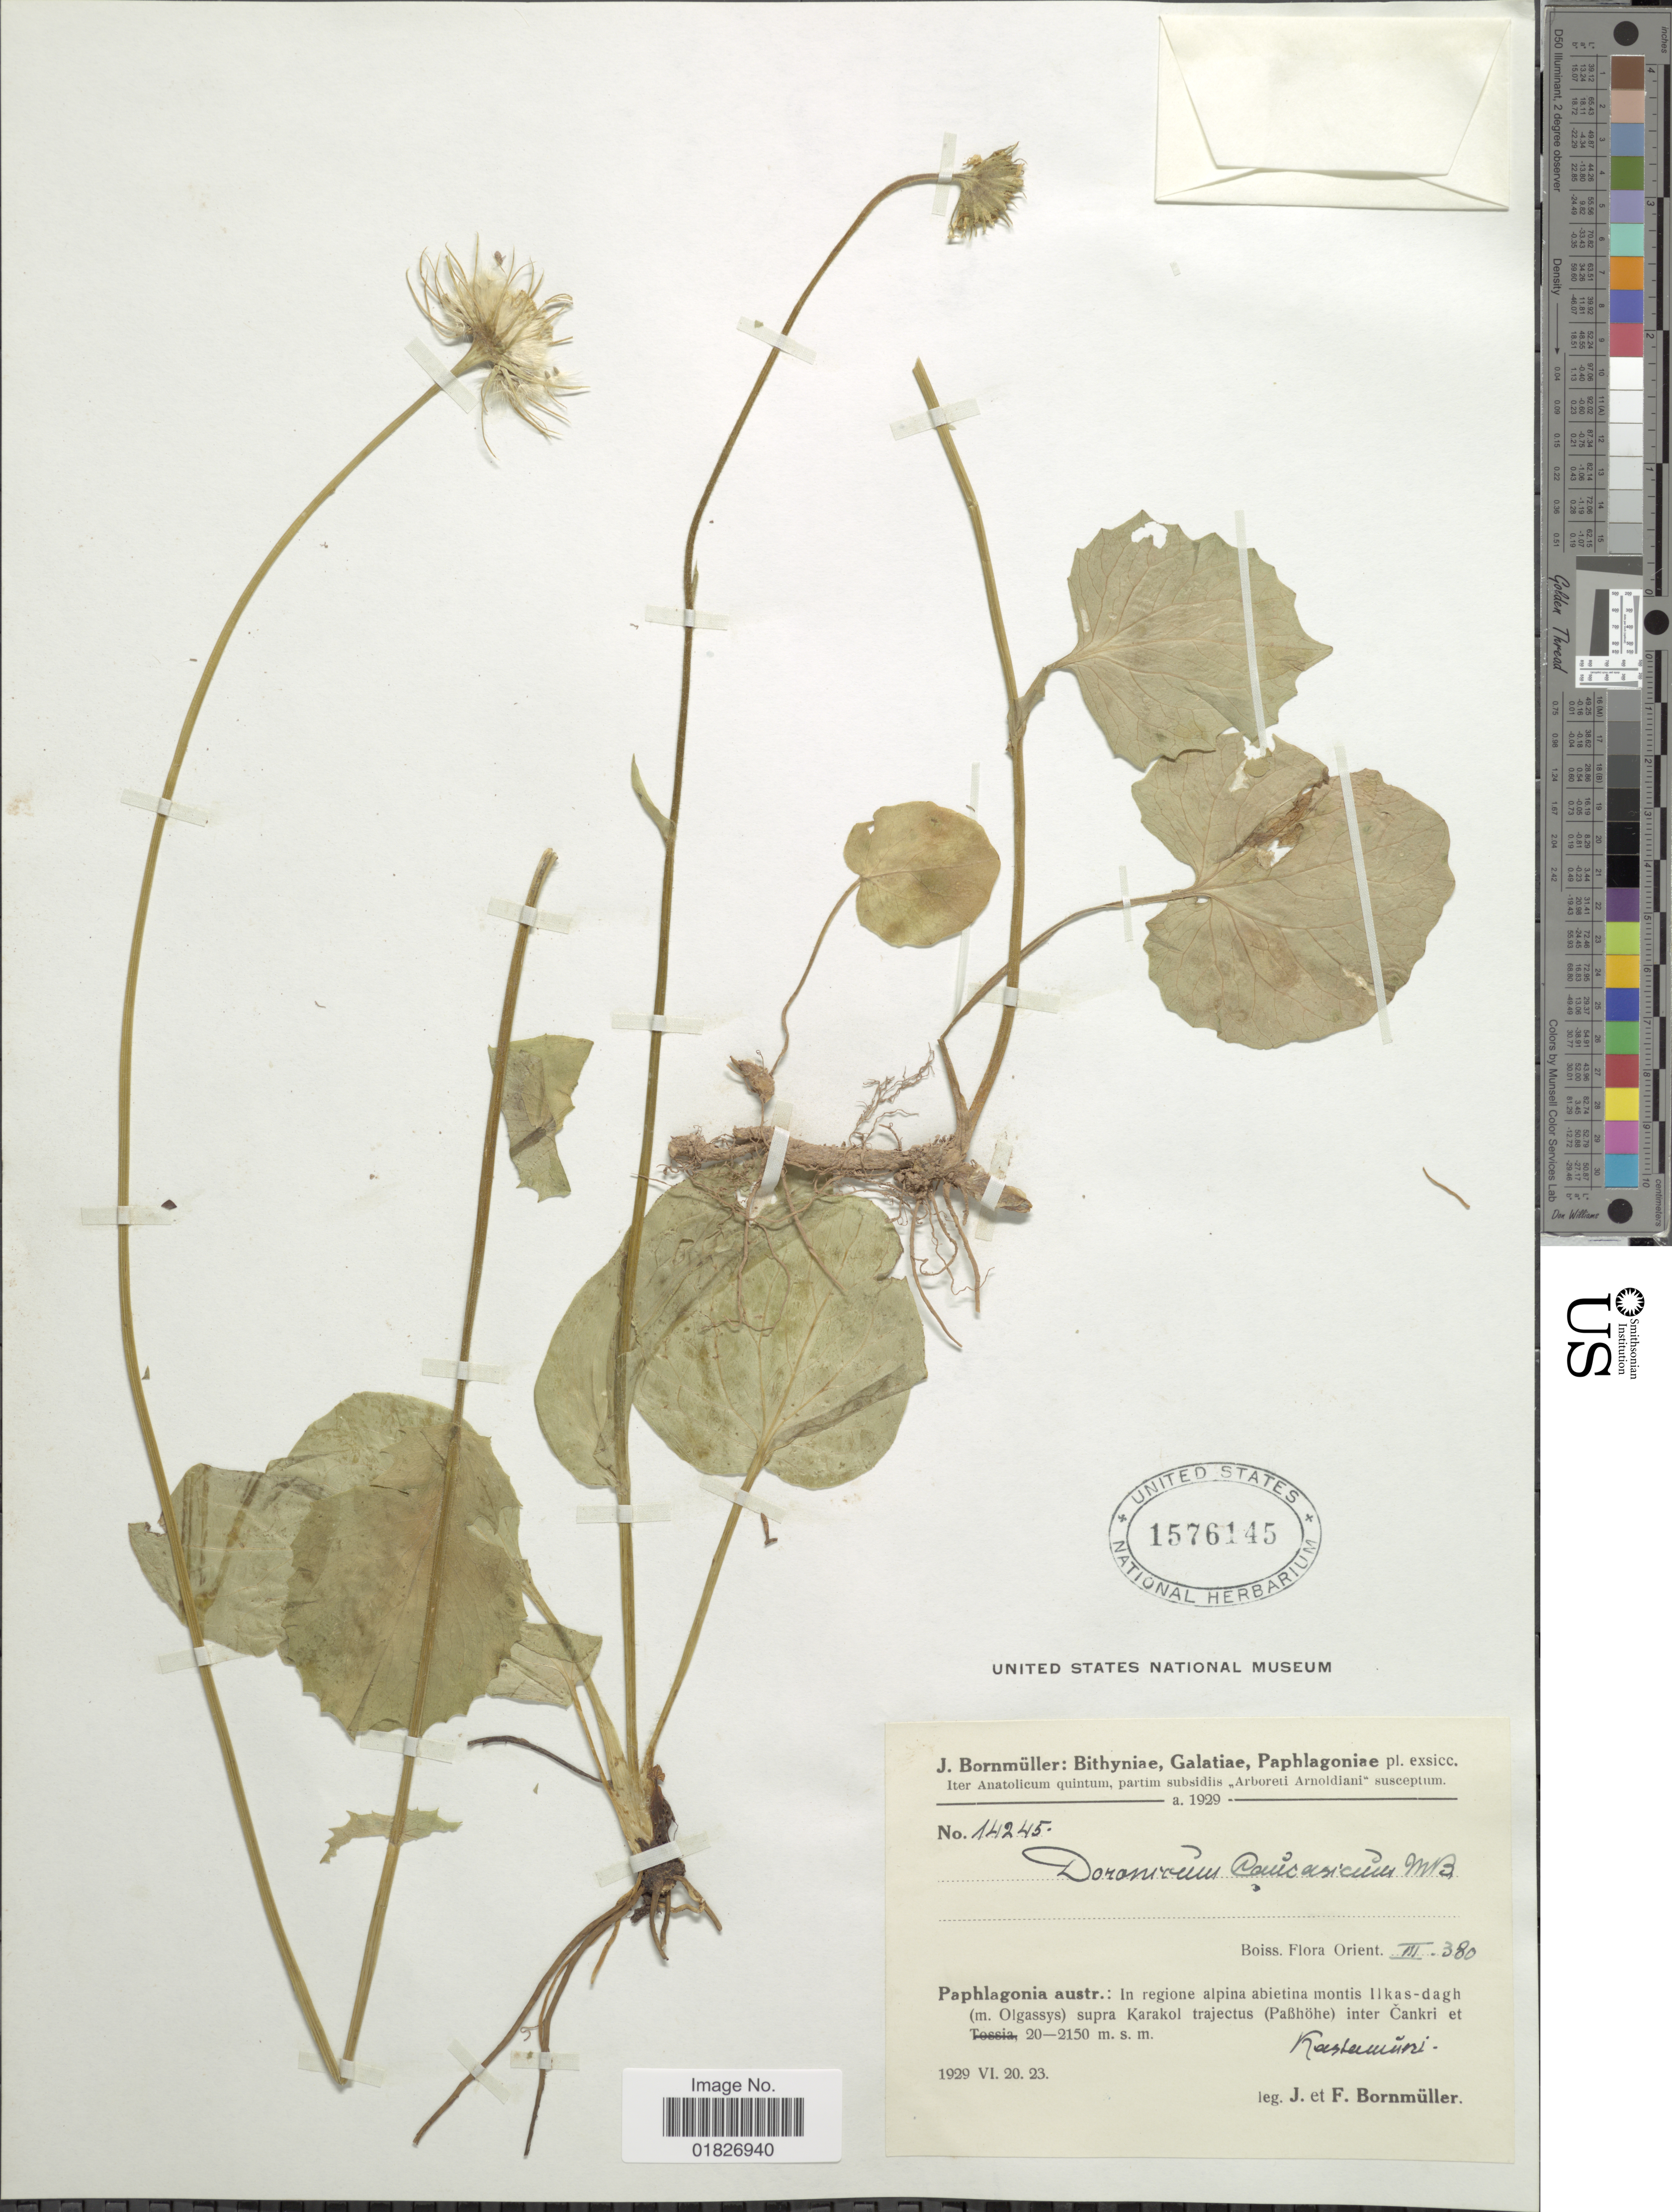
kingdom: Plantae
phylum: Tracheophyta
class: Magnoliopsida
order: Asterales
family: Asteraceae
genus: Doronicum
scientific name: Doronicum orientale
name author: Hoffm.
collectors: J. Bornmüller & F. Bornmüller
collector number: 14245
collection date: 1929-06-20/1929-06-23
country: Turkey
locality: Paphlagonia austr., montis Ilkas-dagh (m. Olgassys) supra Karakol trajectus (Pabhohe) inter Cankri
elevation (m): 2000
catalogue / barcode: US 1576145